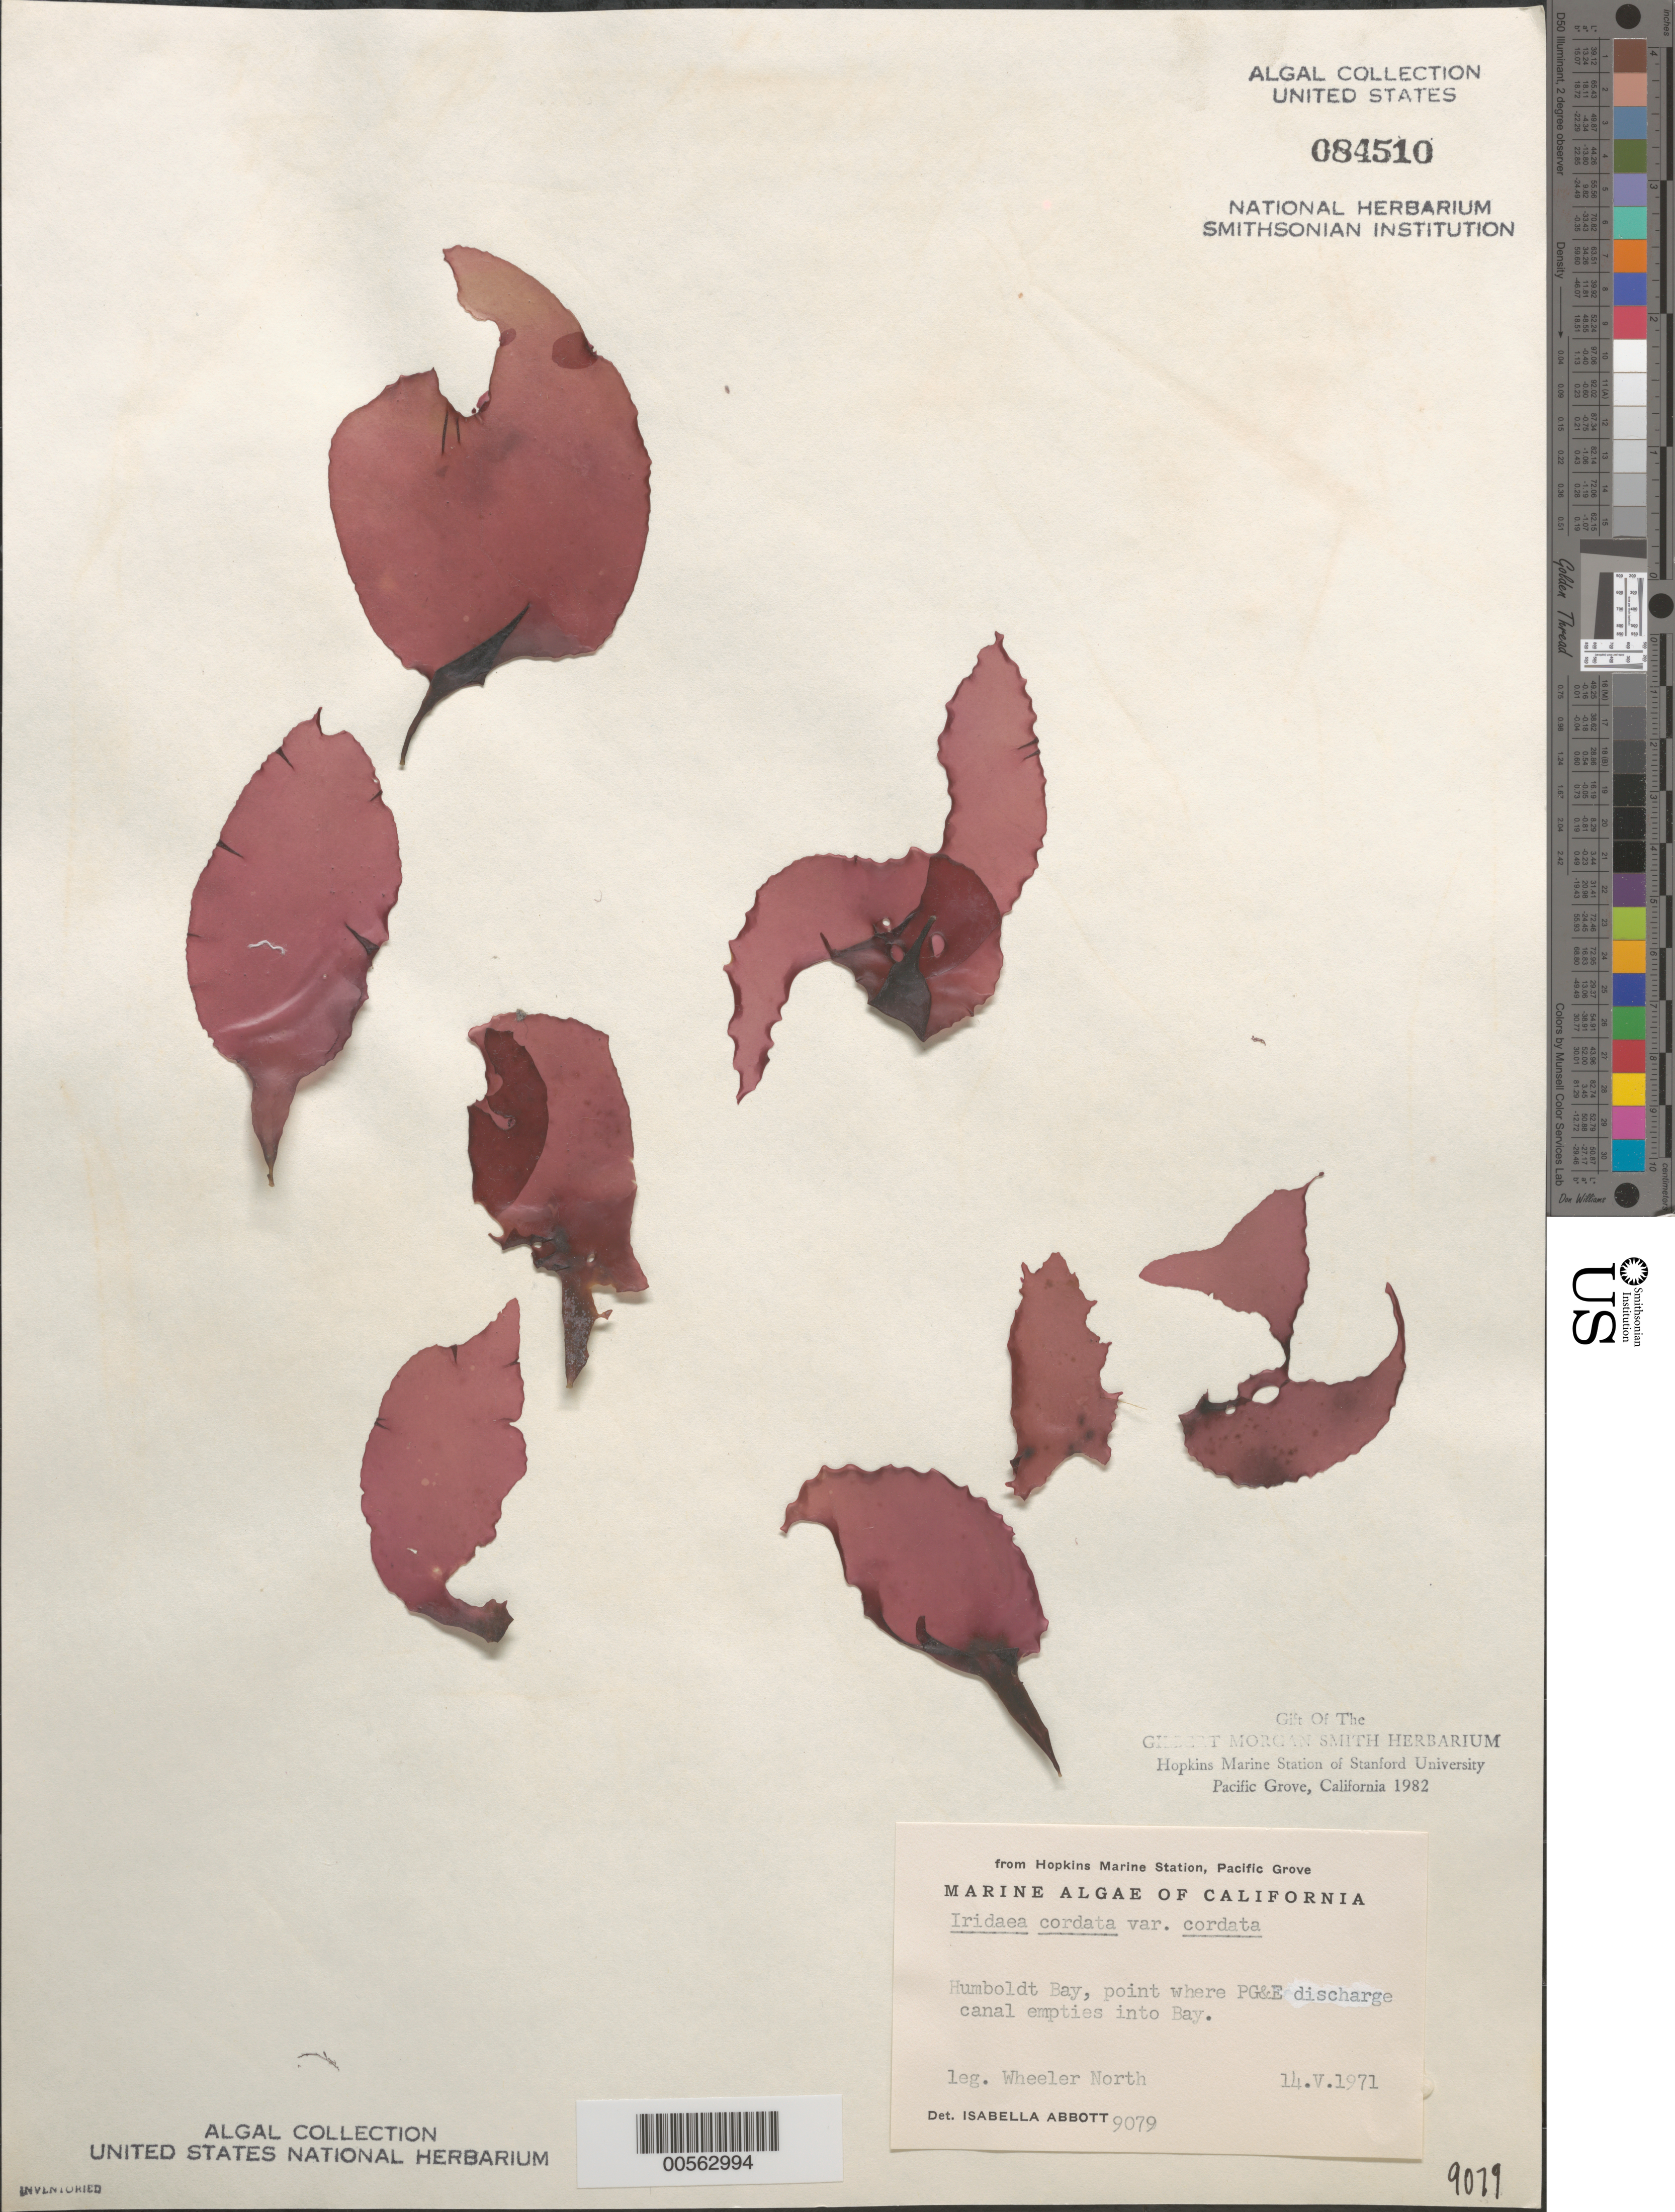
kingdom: Plantae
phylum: Rhodophyta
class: Florideophyceae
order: Gigartinales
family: Gigartinaceae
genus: Iridaea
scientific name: Iridaea cordata var. cordata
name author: (Turner) Bory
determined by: Abbott, Isabella A.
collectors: W. North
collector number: IAA 9079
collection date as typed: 14 May 1971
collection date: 1971-05-14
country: United States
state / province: California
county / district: Humboldt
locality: Humboldt Bay, PG & E discahrge canal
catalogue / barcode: US 84510